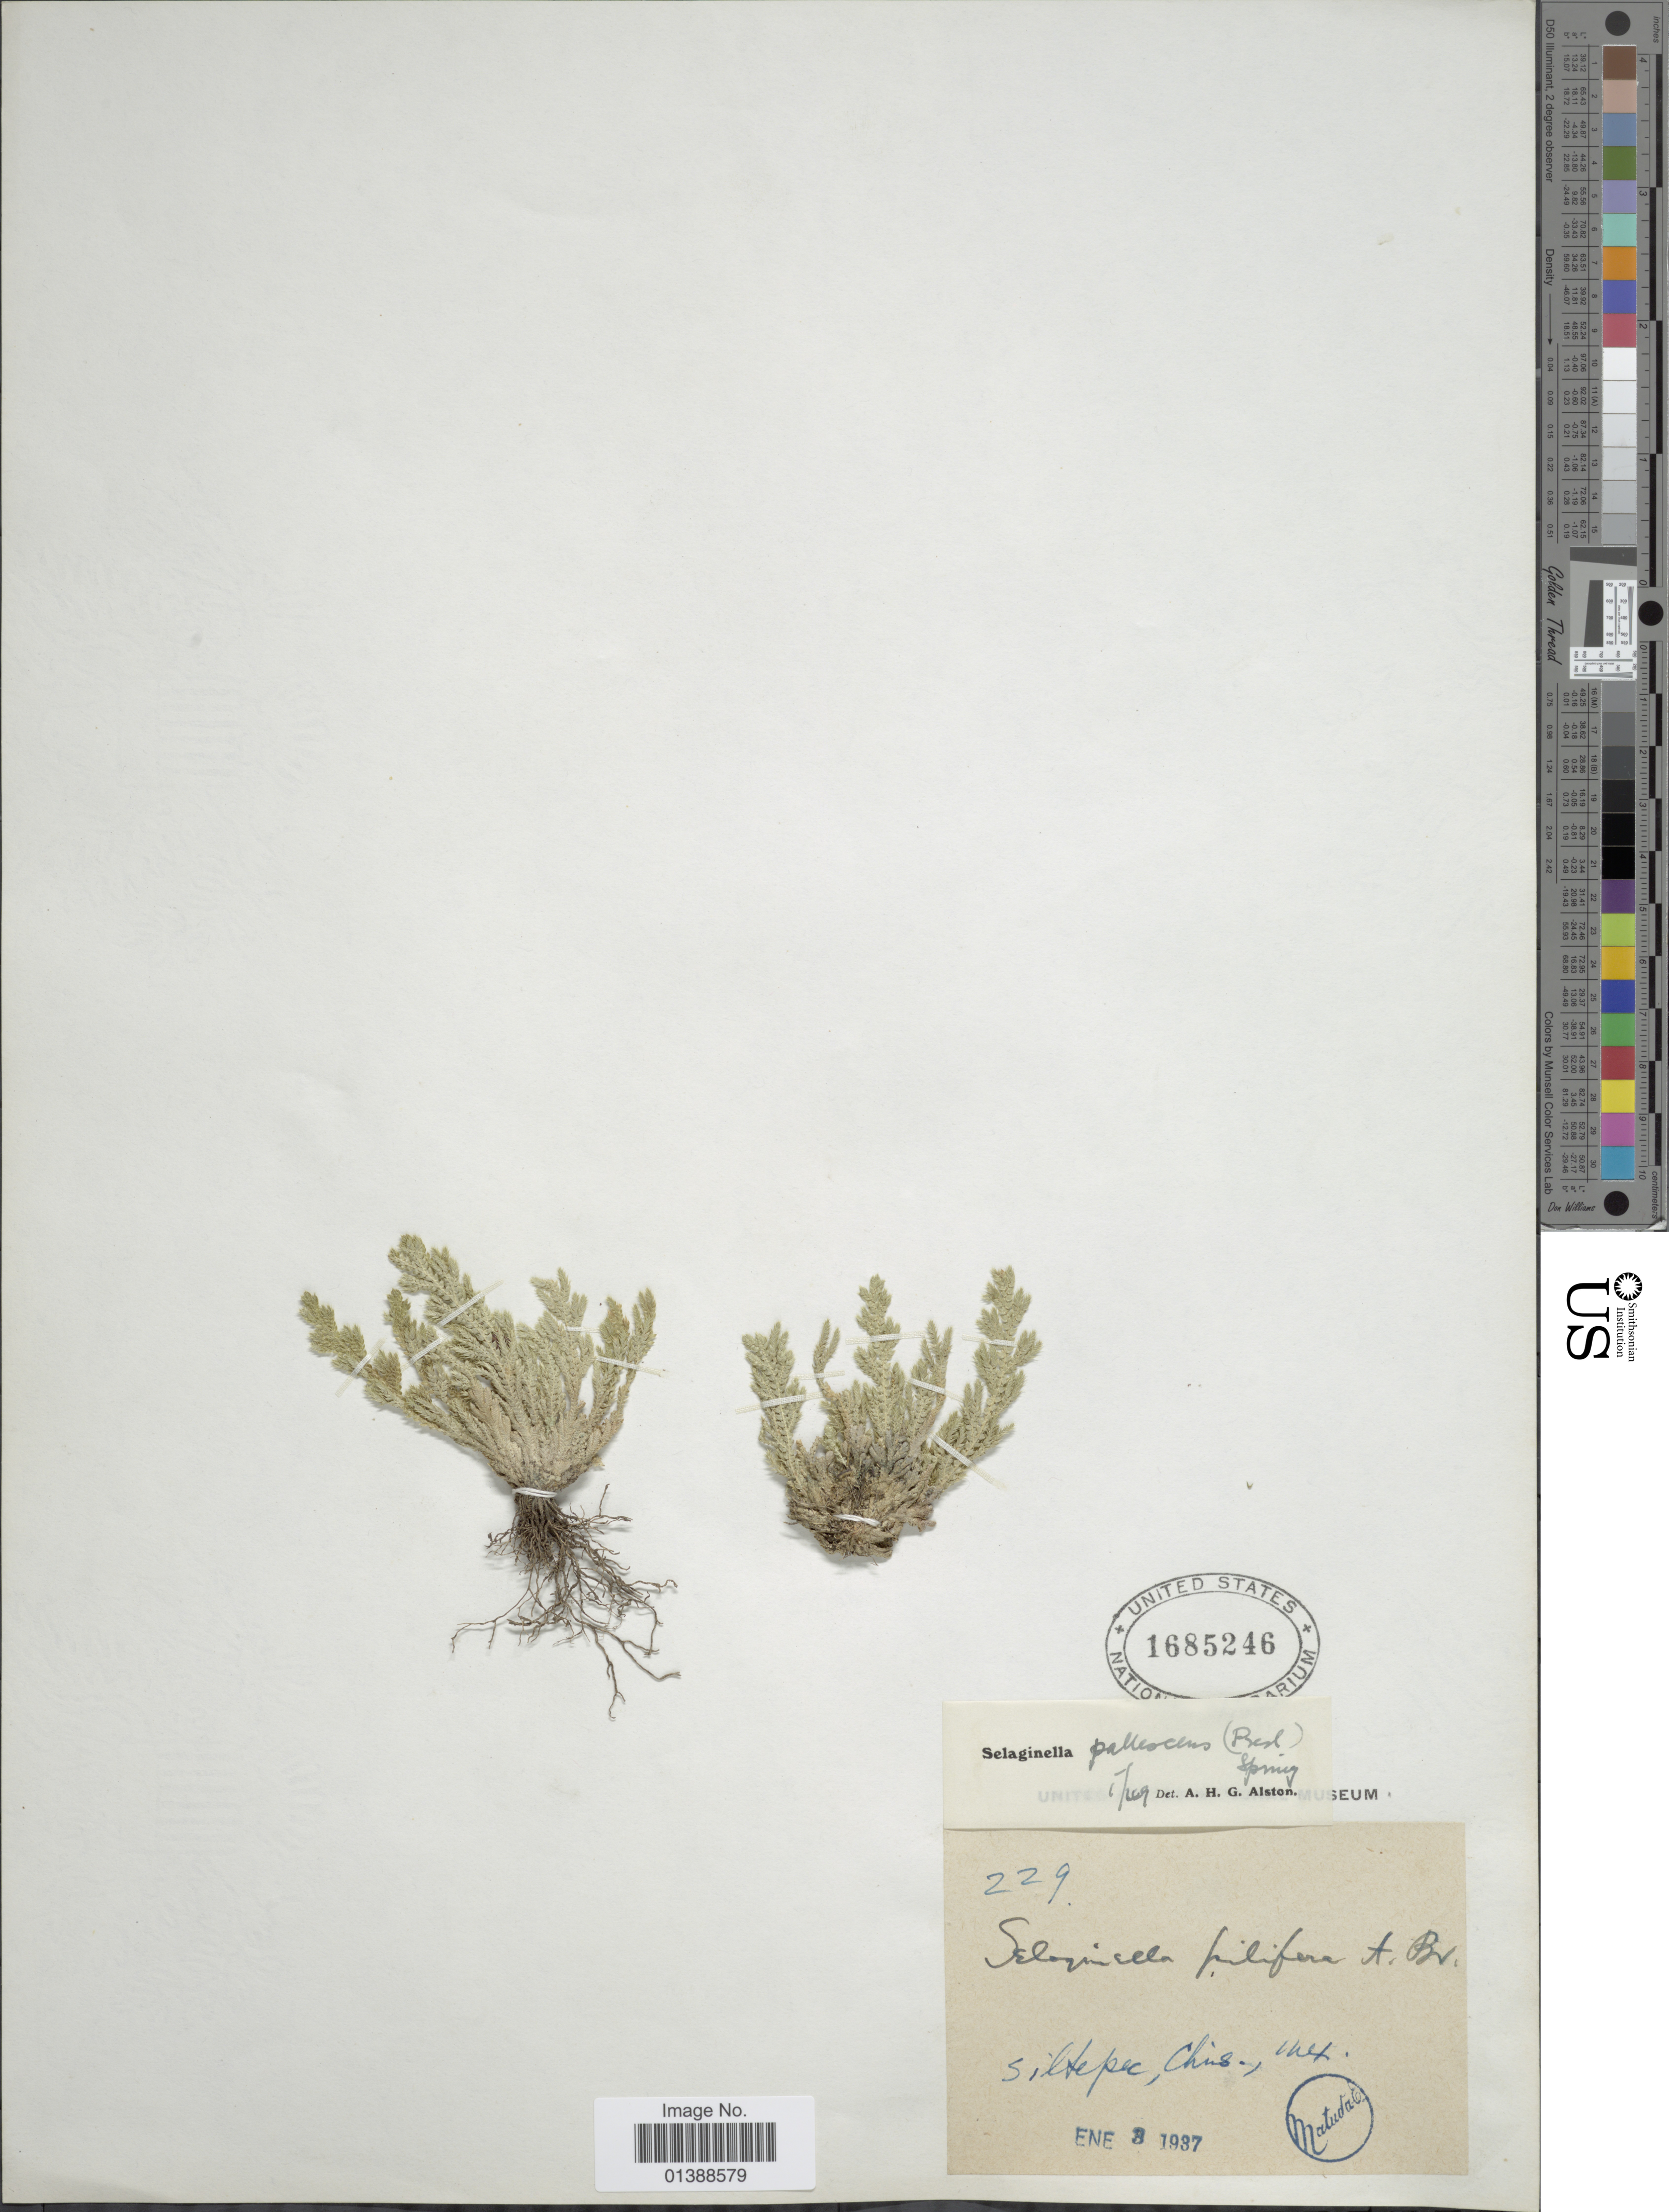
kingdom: Plantae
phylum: Tracheophyta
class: Lycopodiopsida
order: Selaginellales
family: Selaginellaceae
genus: Selaginella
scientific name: Selaginella pallescens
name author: (C. Presl) Spring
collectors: E. Matuda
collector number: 229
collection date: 1937-01-03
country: Mexico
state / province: Chiapas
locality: Siltepec, Chis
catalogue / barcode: US 1685246